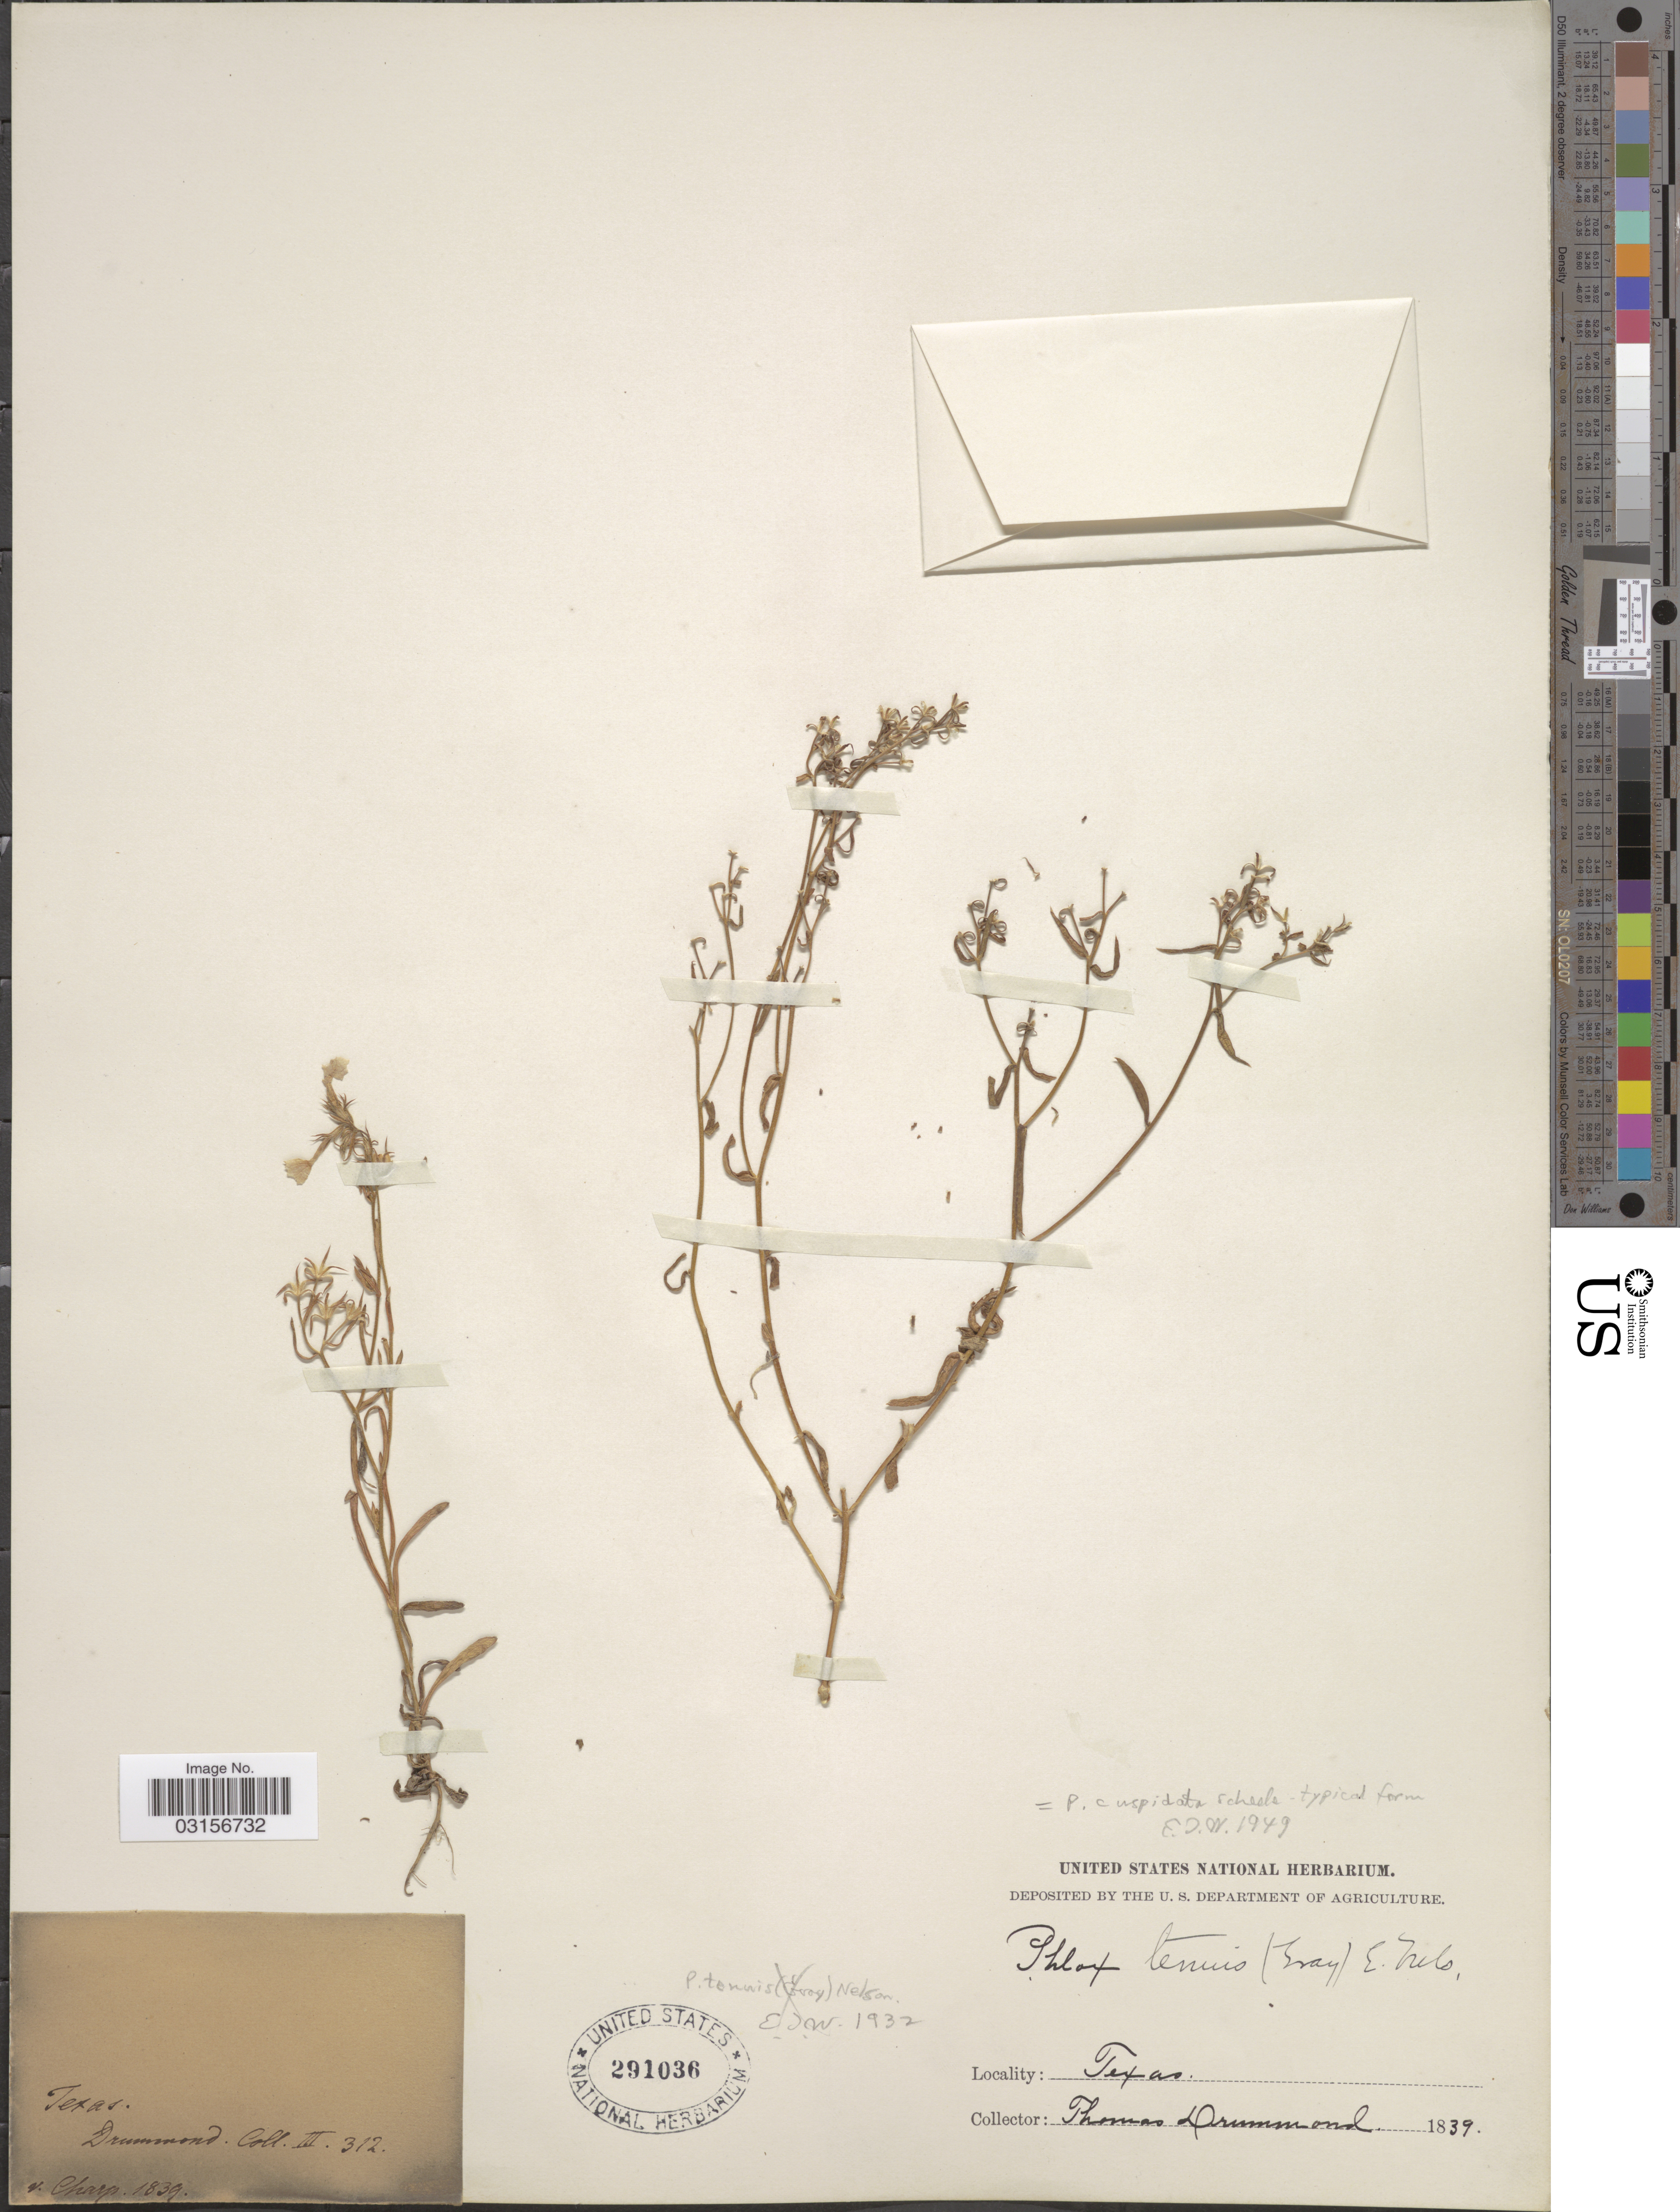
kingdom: Plantae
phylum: Tracheophyta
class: Magnoliopsida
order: Ericales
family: Polemoniaceae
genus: Phlox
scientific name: Phlox cuspidata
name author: Scheele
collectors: T. Drummond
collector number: III. 312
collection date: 1839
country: United States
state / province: Texas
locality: Texas.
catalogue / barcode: US 291036